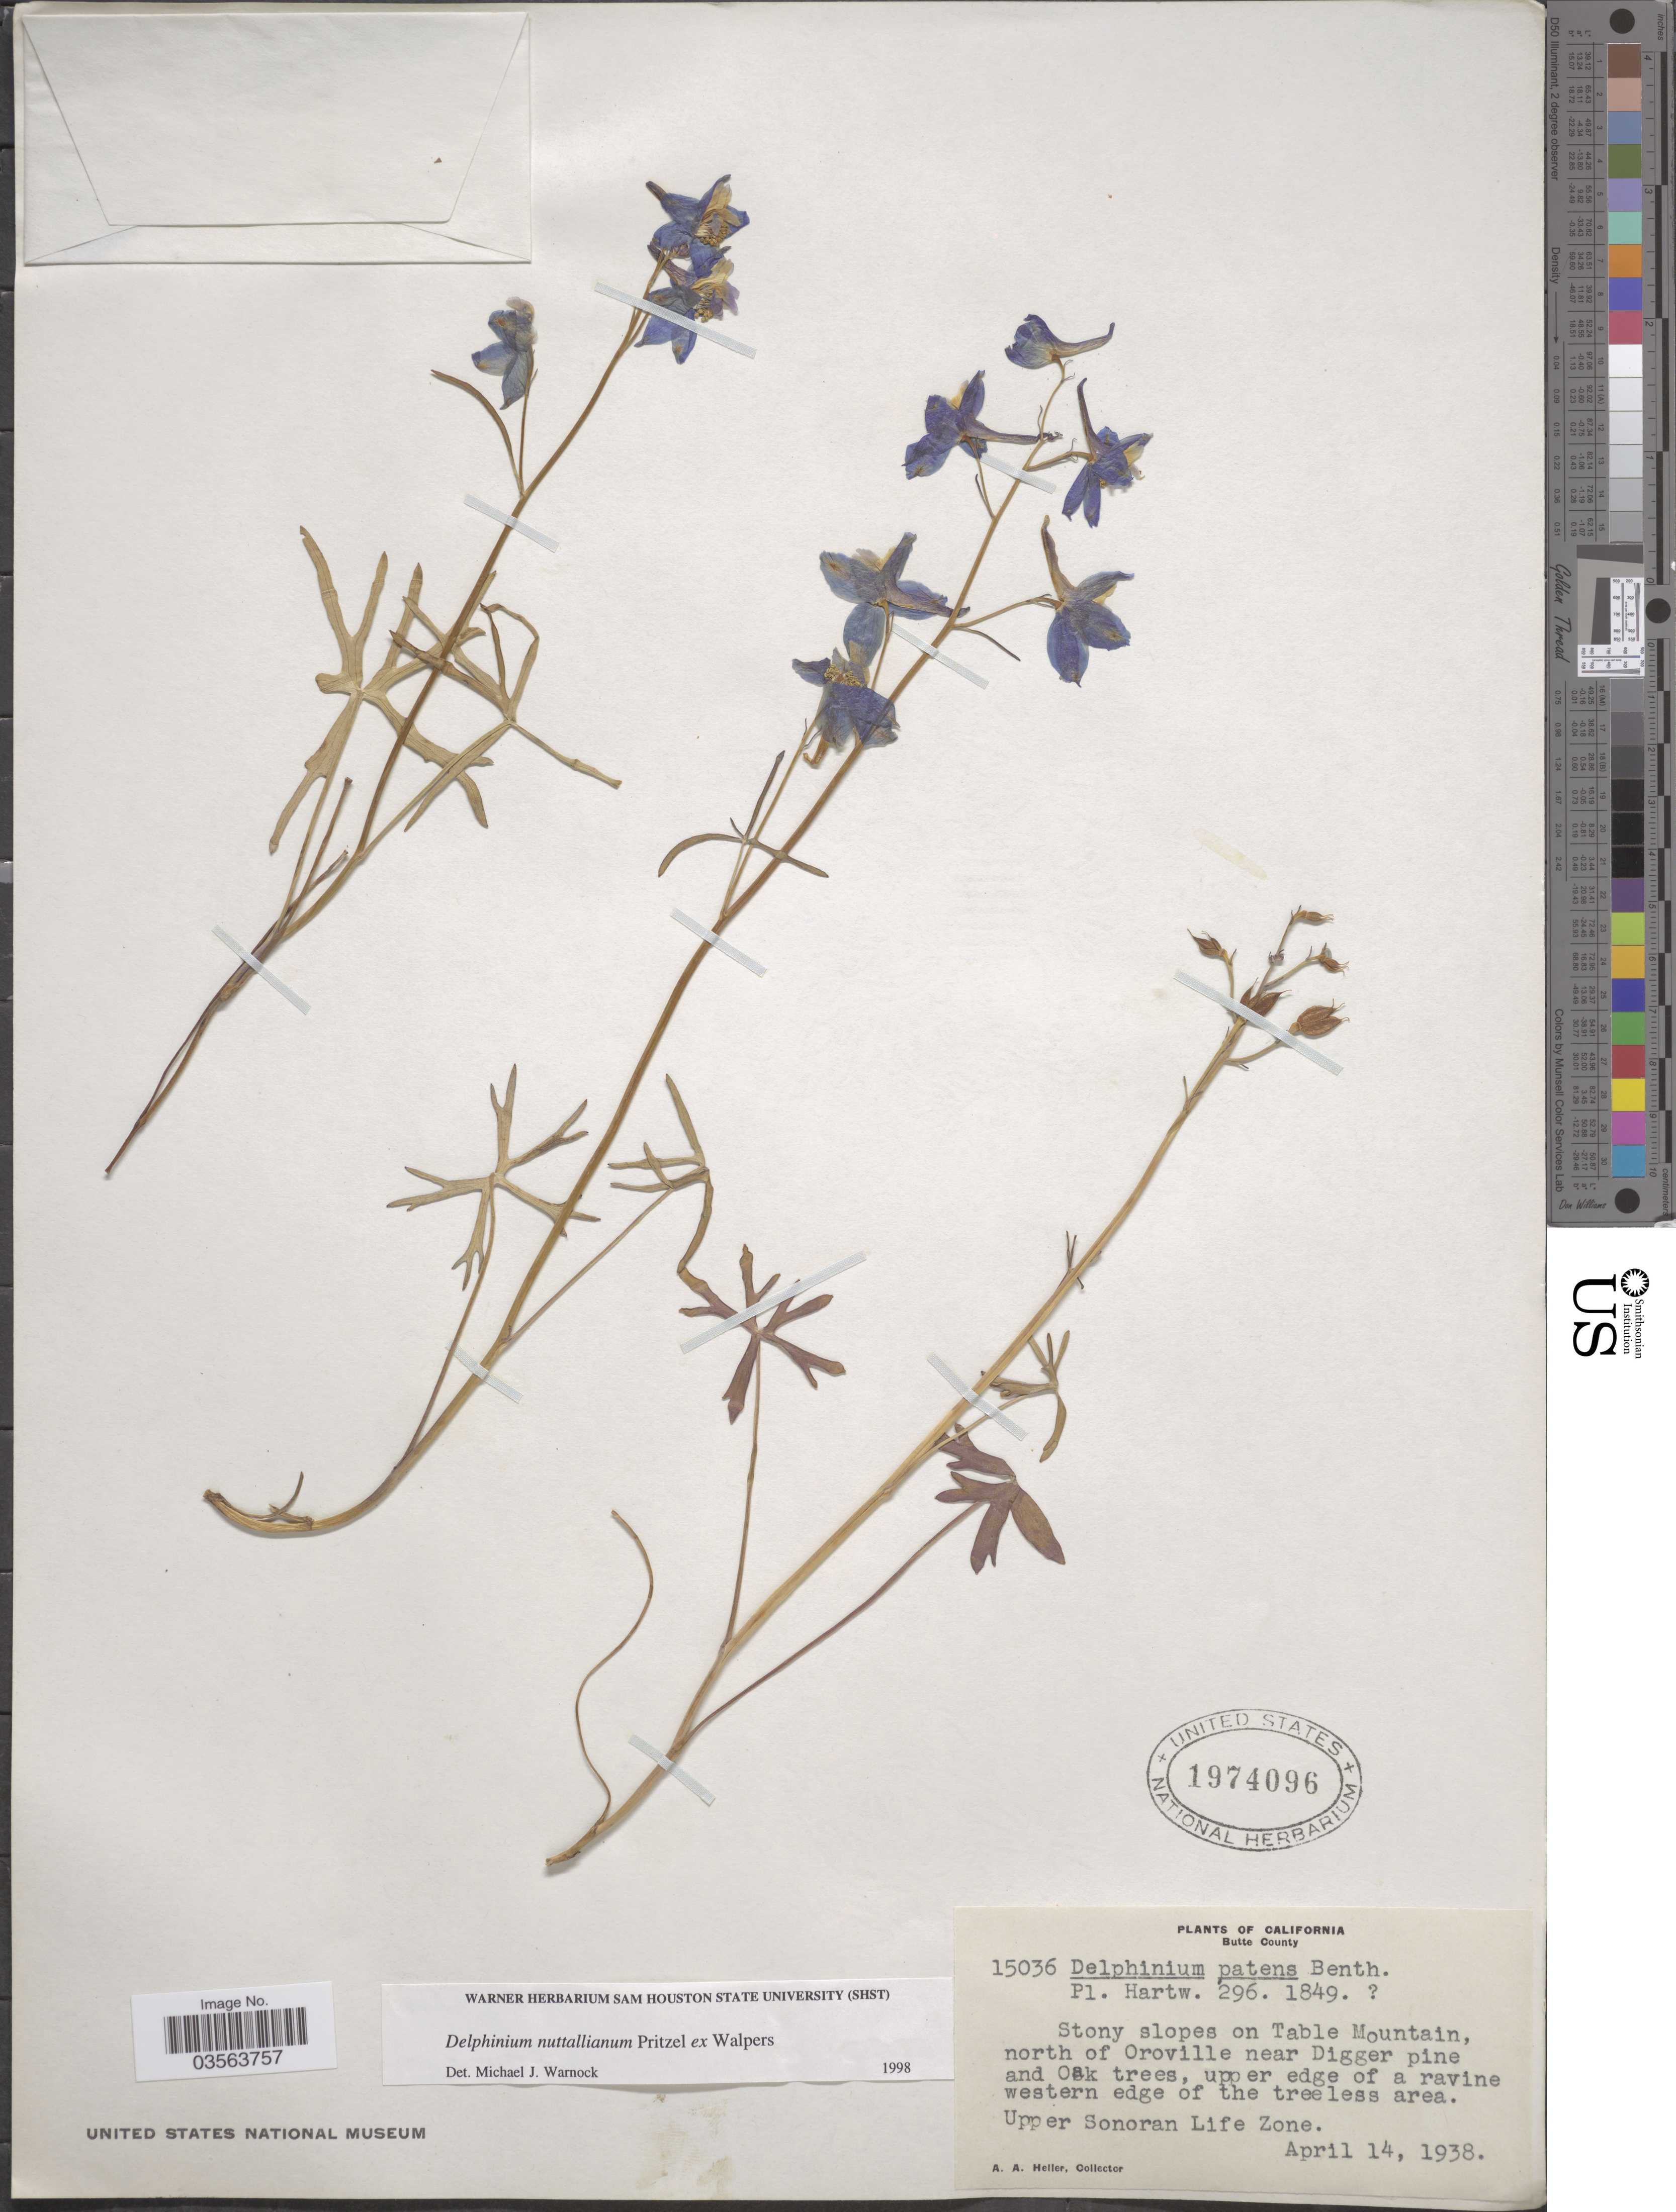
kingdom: Plantae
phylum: Tracheophyta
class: Magnoliopsida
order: Ranunculales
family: Ranunculaceae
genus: Delphinium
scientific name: Delphinium nuttallianum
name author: E. Pritz. ex Walpers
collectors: A. A. Heller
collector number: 15036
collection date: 1938-04-14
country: United States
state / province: California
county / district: Butte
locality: Butte County. Stony slopes on Table Mountain, north of Oroville near Digger pine and Oak trees, upper edge of a ravine western edge of the treeless area. Upper Sonoran Life Zone.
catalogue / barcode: US 1974096